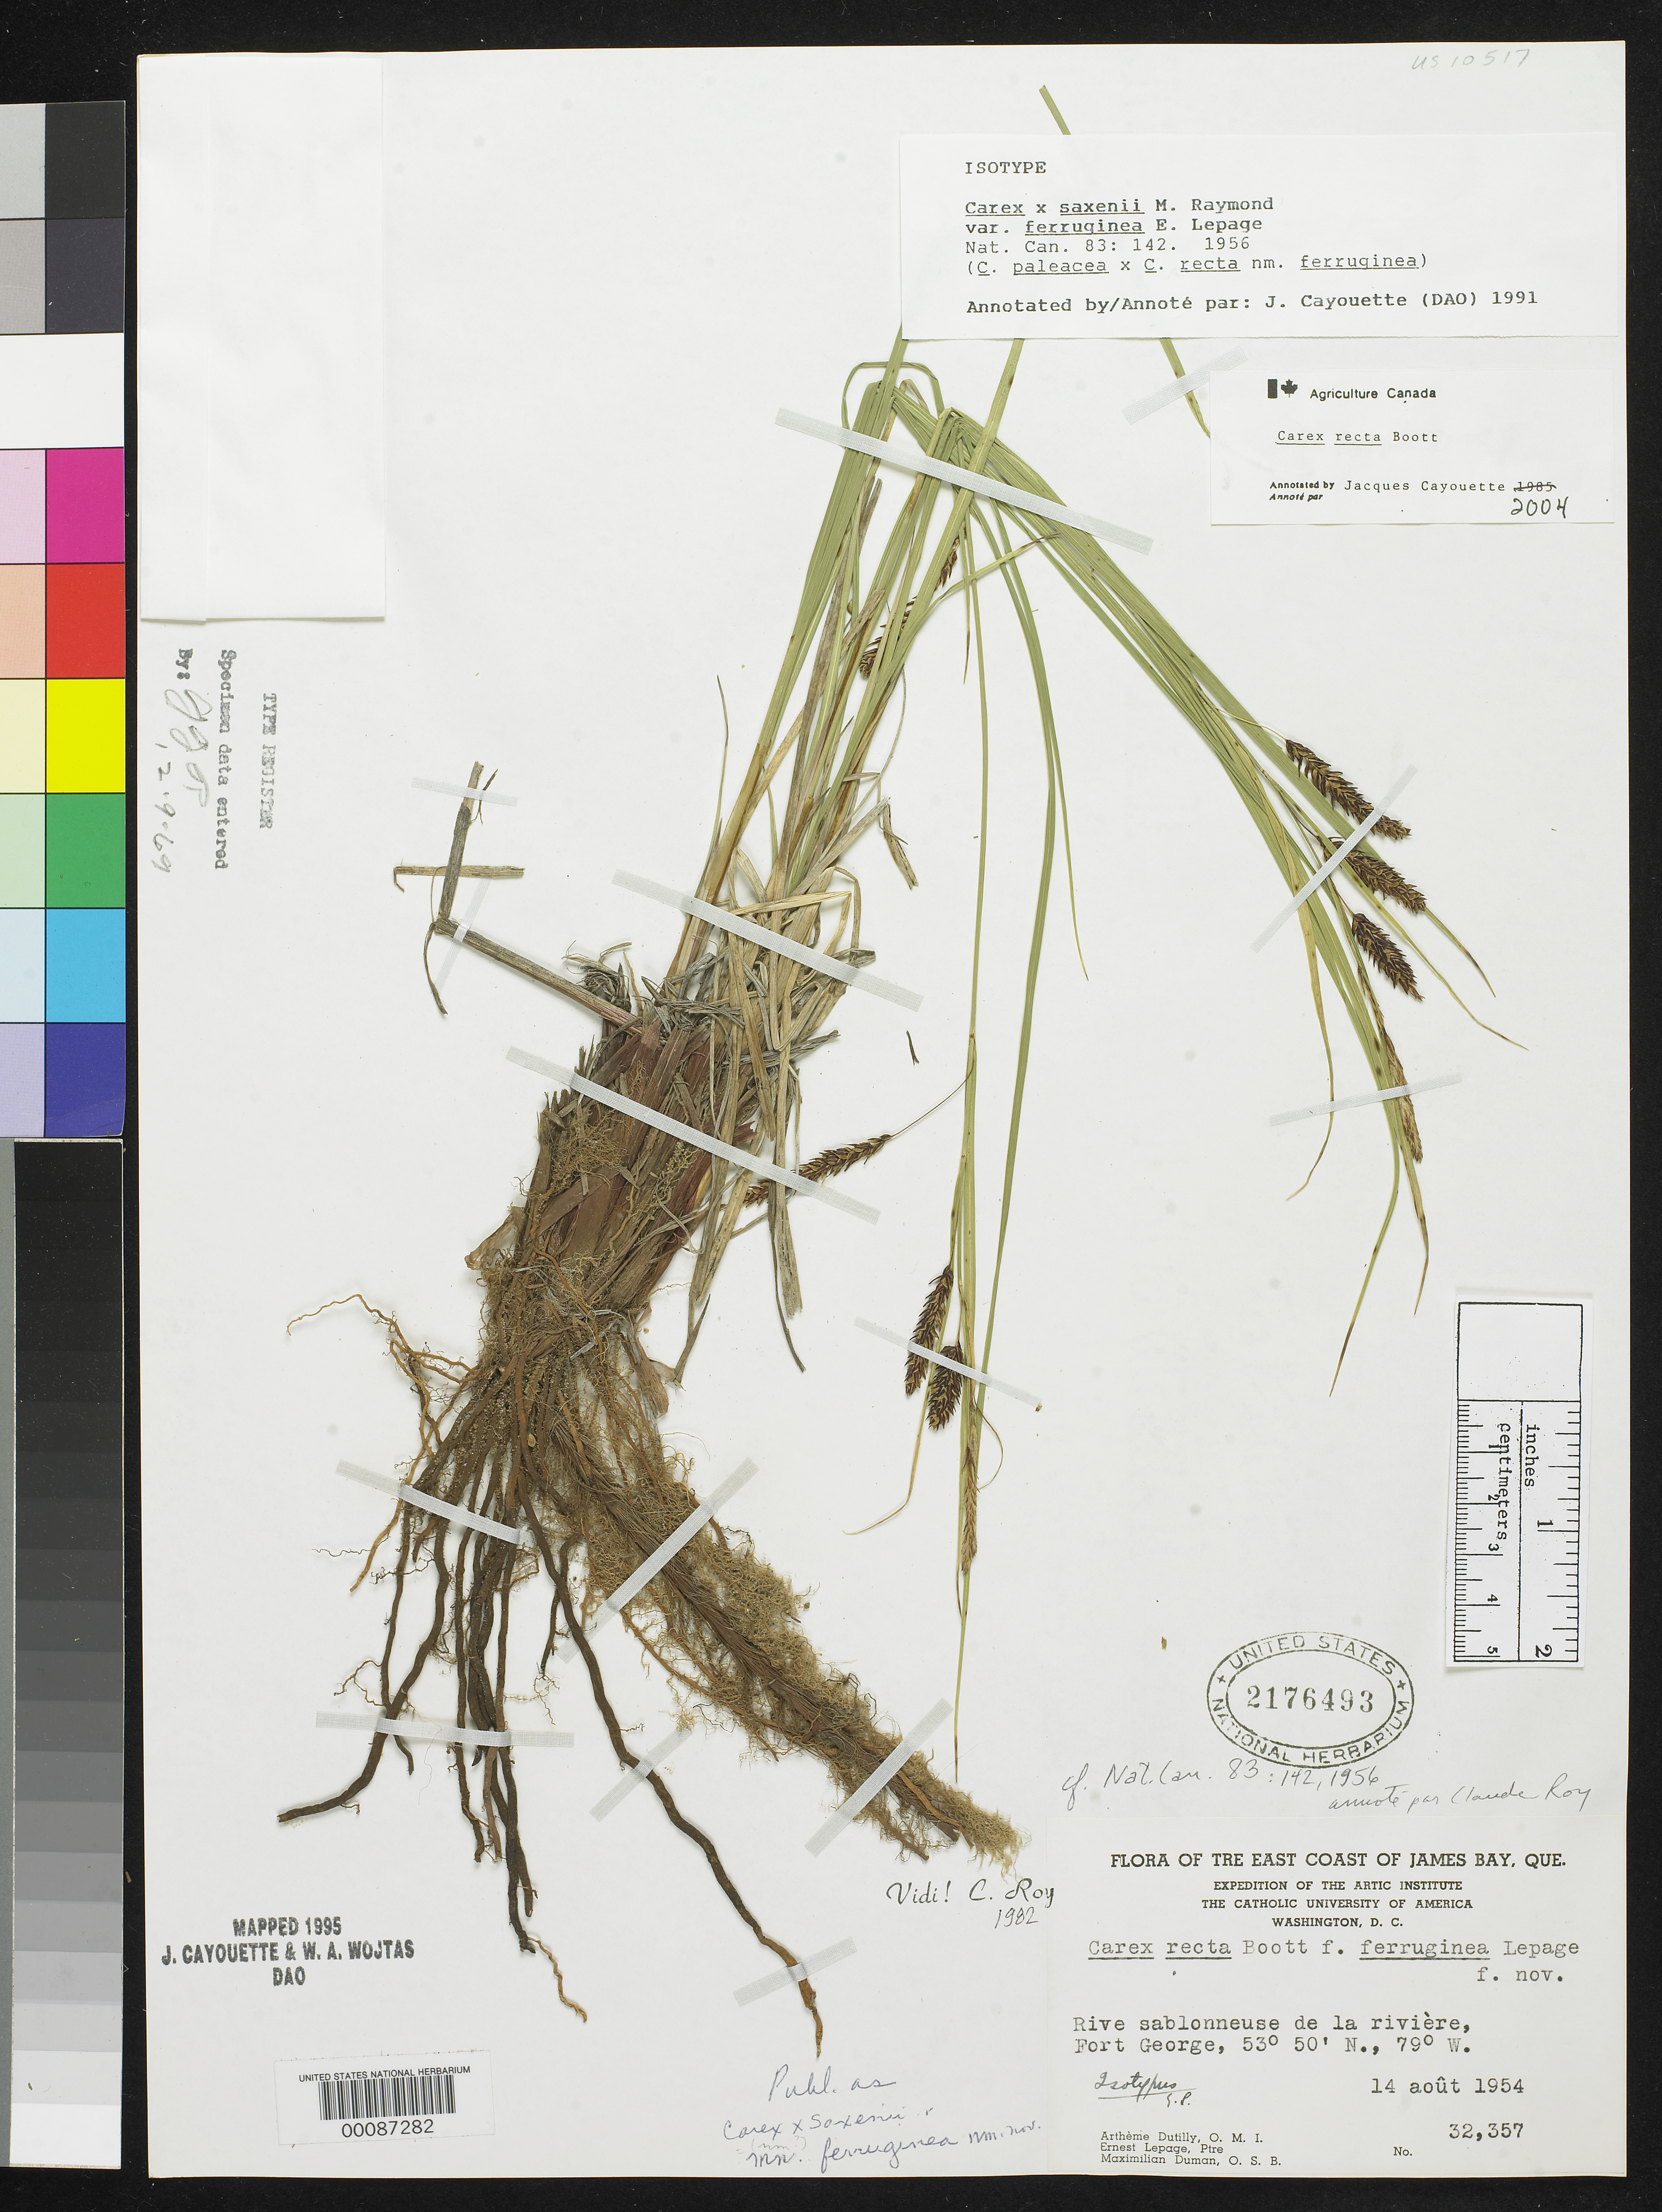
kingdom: Plantae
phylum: Tracheophyta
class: Liliopsida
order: Poales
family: Cyperaceae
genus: Carex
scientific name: Carex x saxenii var. ferruginea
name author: Lepage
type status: Isotype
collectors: A. Dutilly, E. L. Lepage & M. Duman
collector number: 32357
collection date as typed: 14 Aug 1954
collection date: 1954-08-14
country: Canada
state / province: Quebec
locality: E coast of James Bay, River Sabionneuse de La riviere, Fort George.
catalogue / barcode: US 2176493